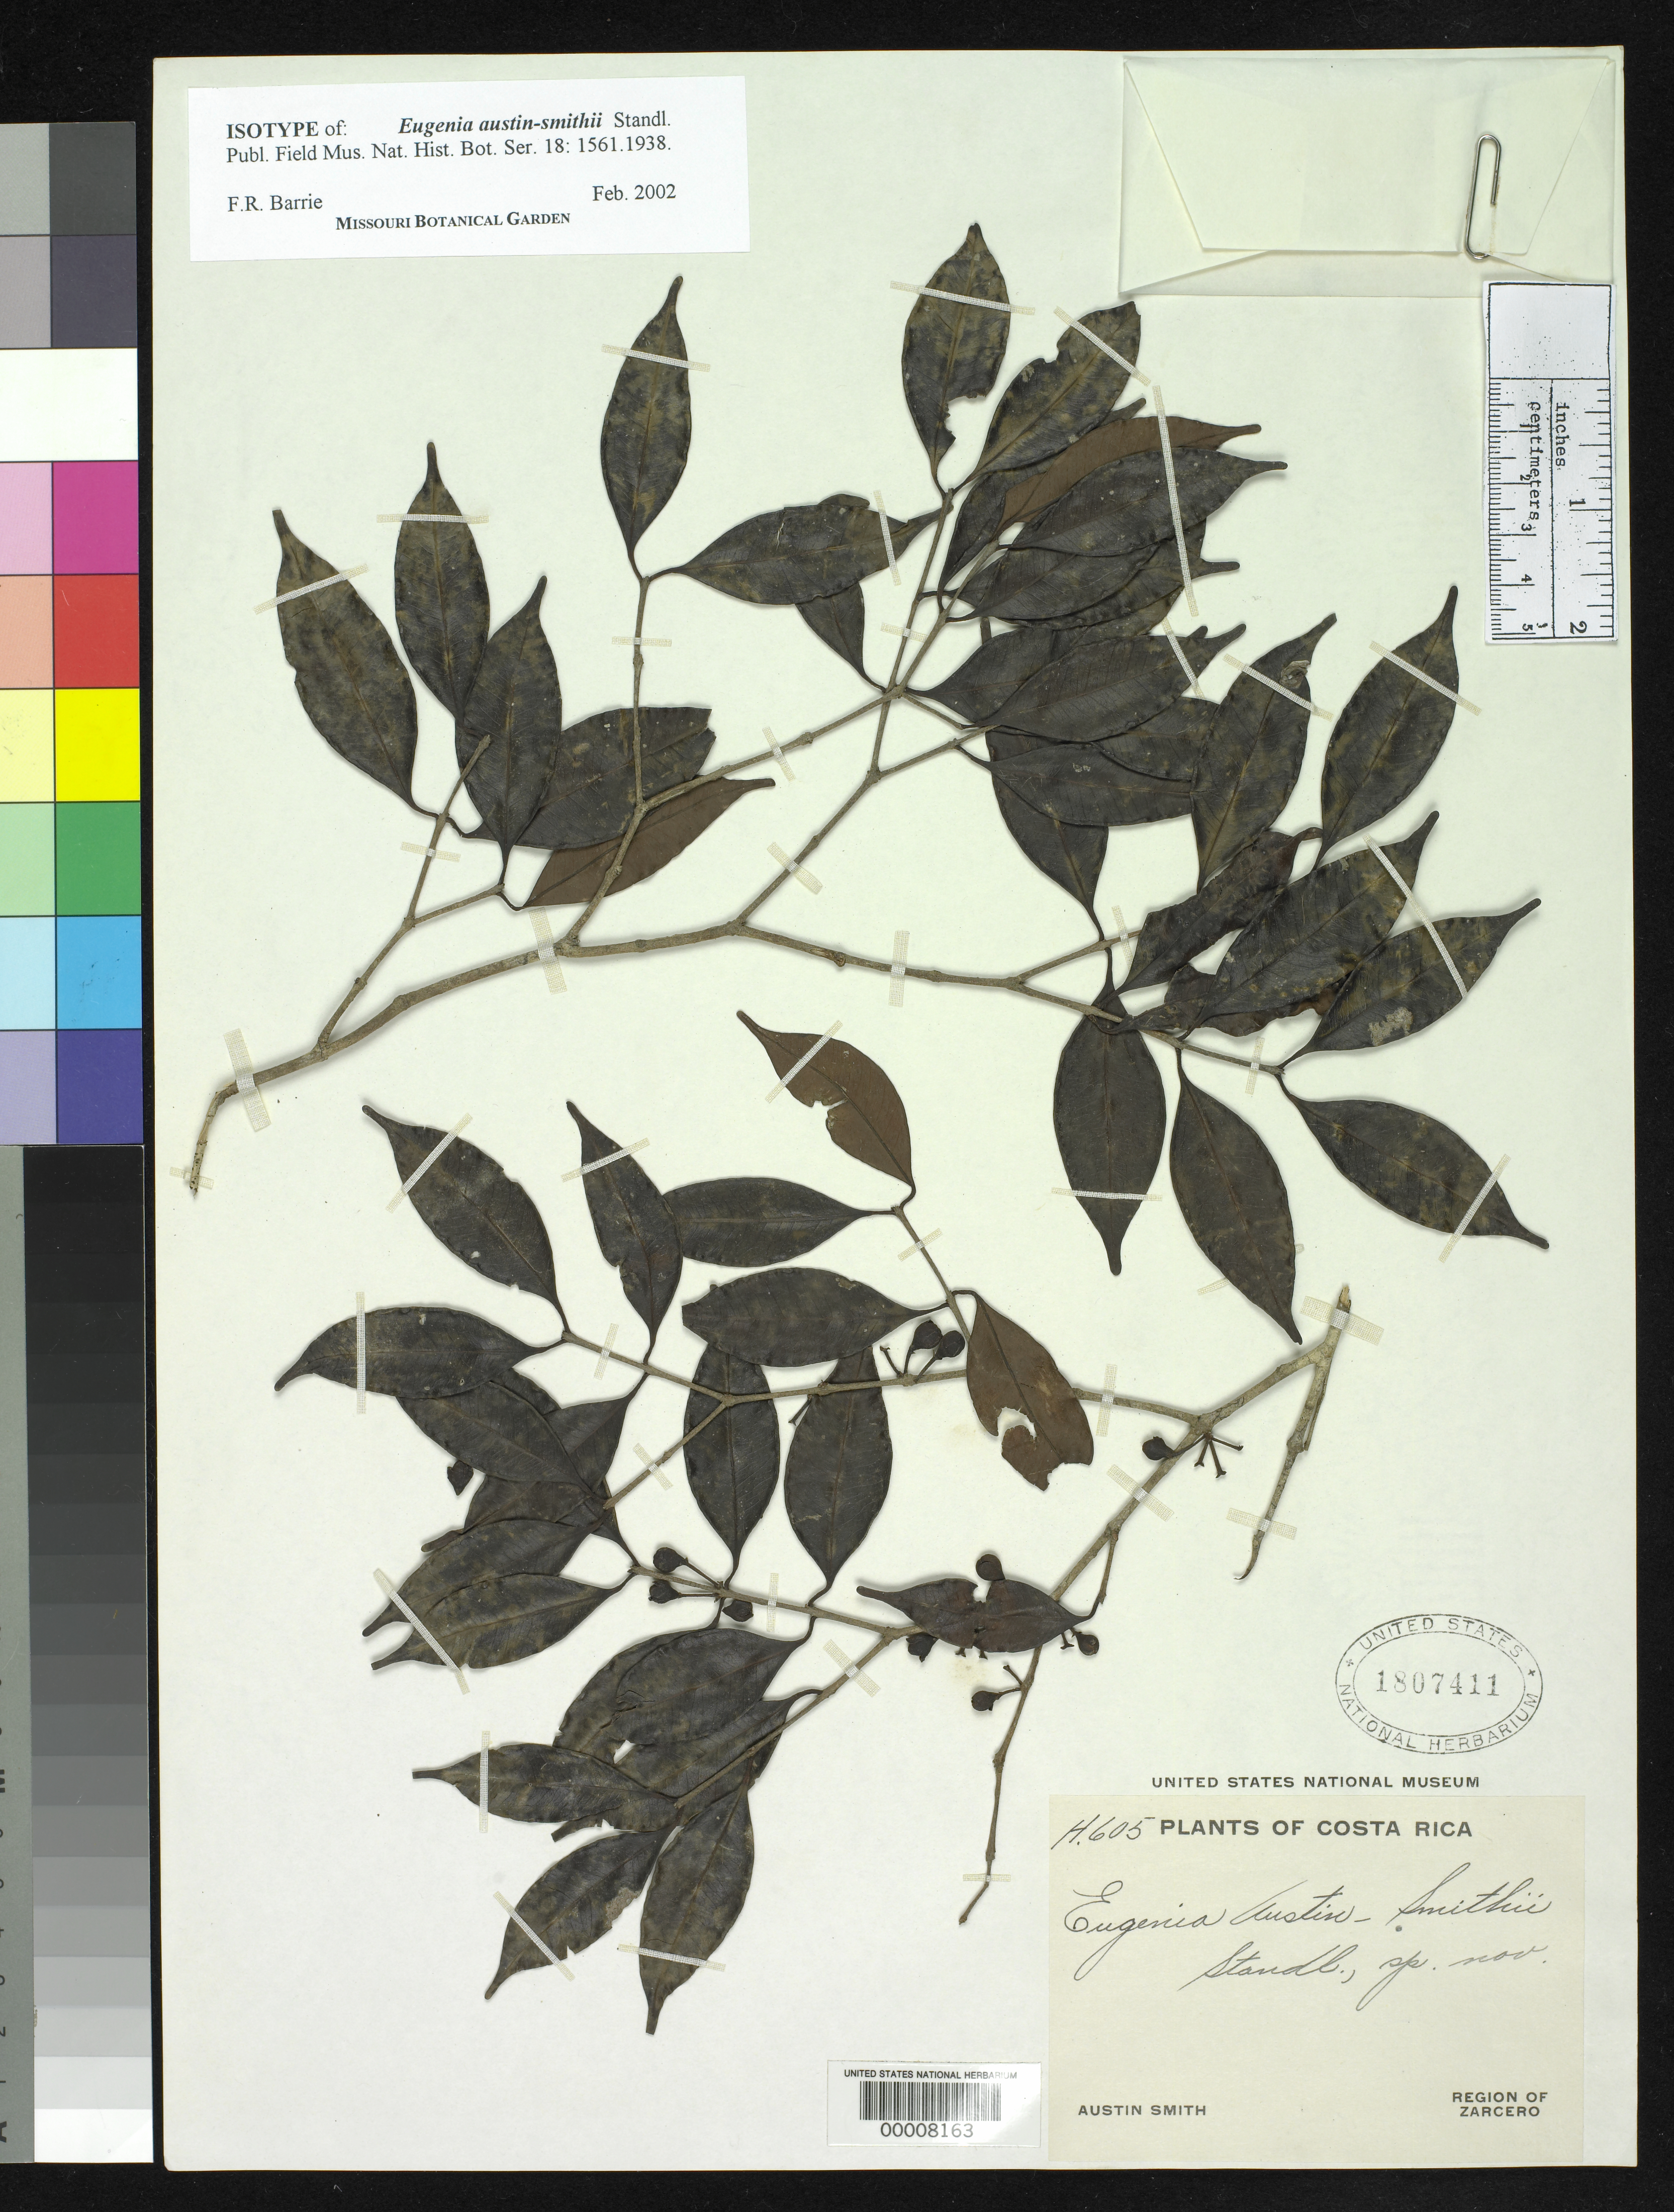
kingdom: Plantae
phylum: Tracheophyta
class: Magnoliopsida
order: Myrtales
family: Myrtaceae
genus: Eugenia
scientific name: Eugenia austin-smithii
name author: Standl.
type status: Isotype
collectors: Aust P. Smith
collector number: H 605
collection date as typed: Apr 1938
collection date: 1938-04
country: Costa Rica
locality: Zarcero region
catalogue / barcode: US 1807411